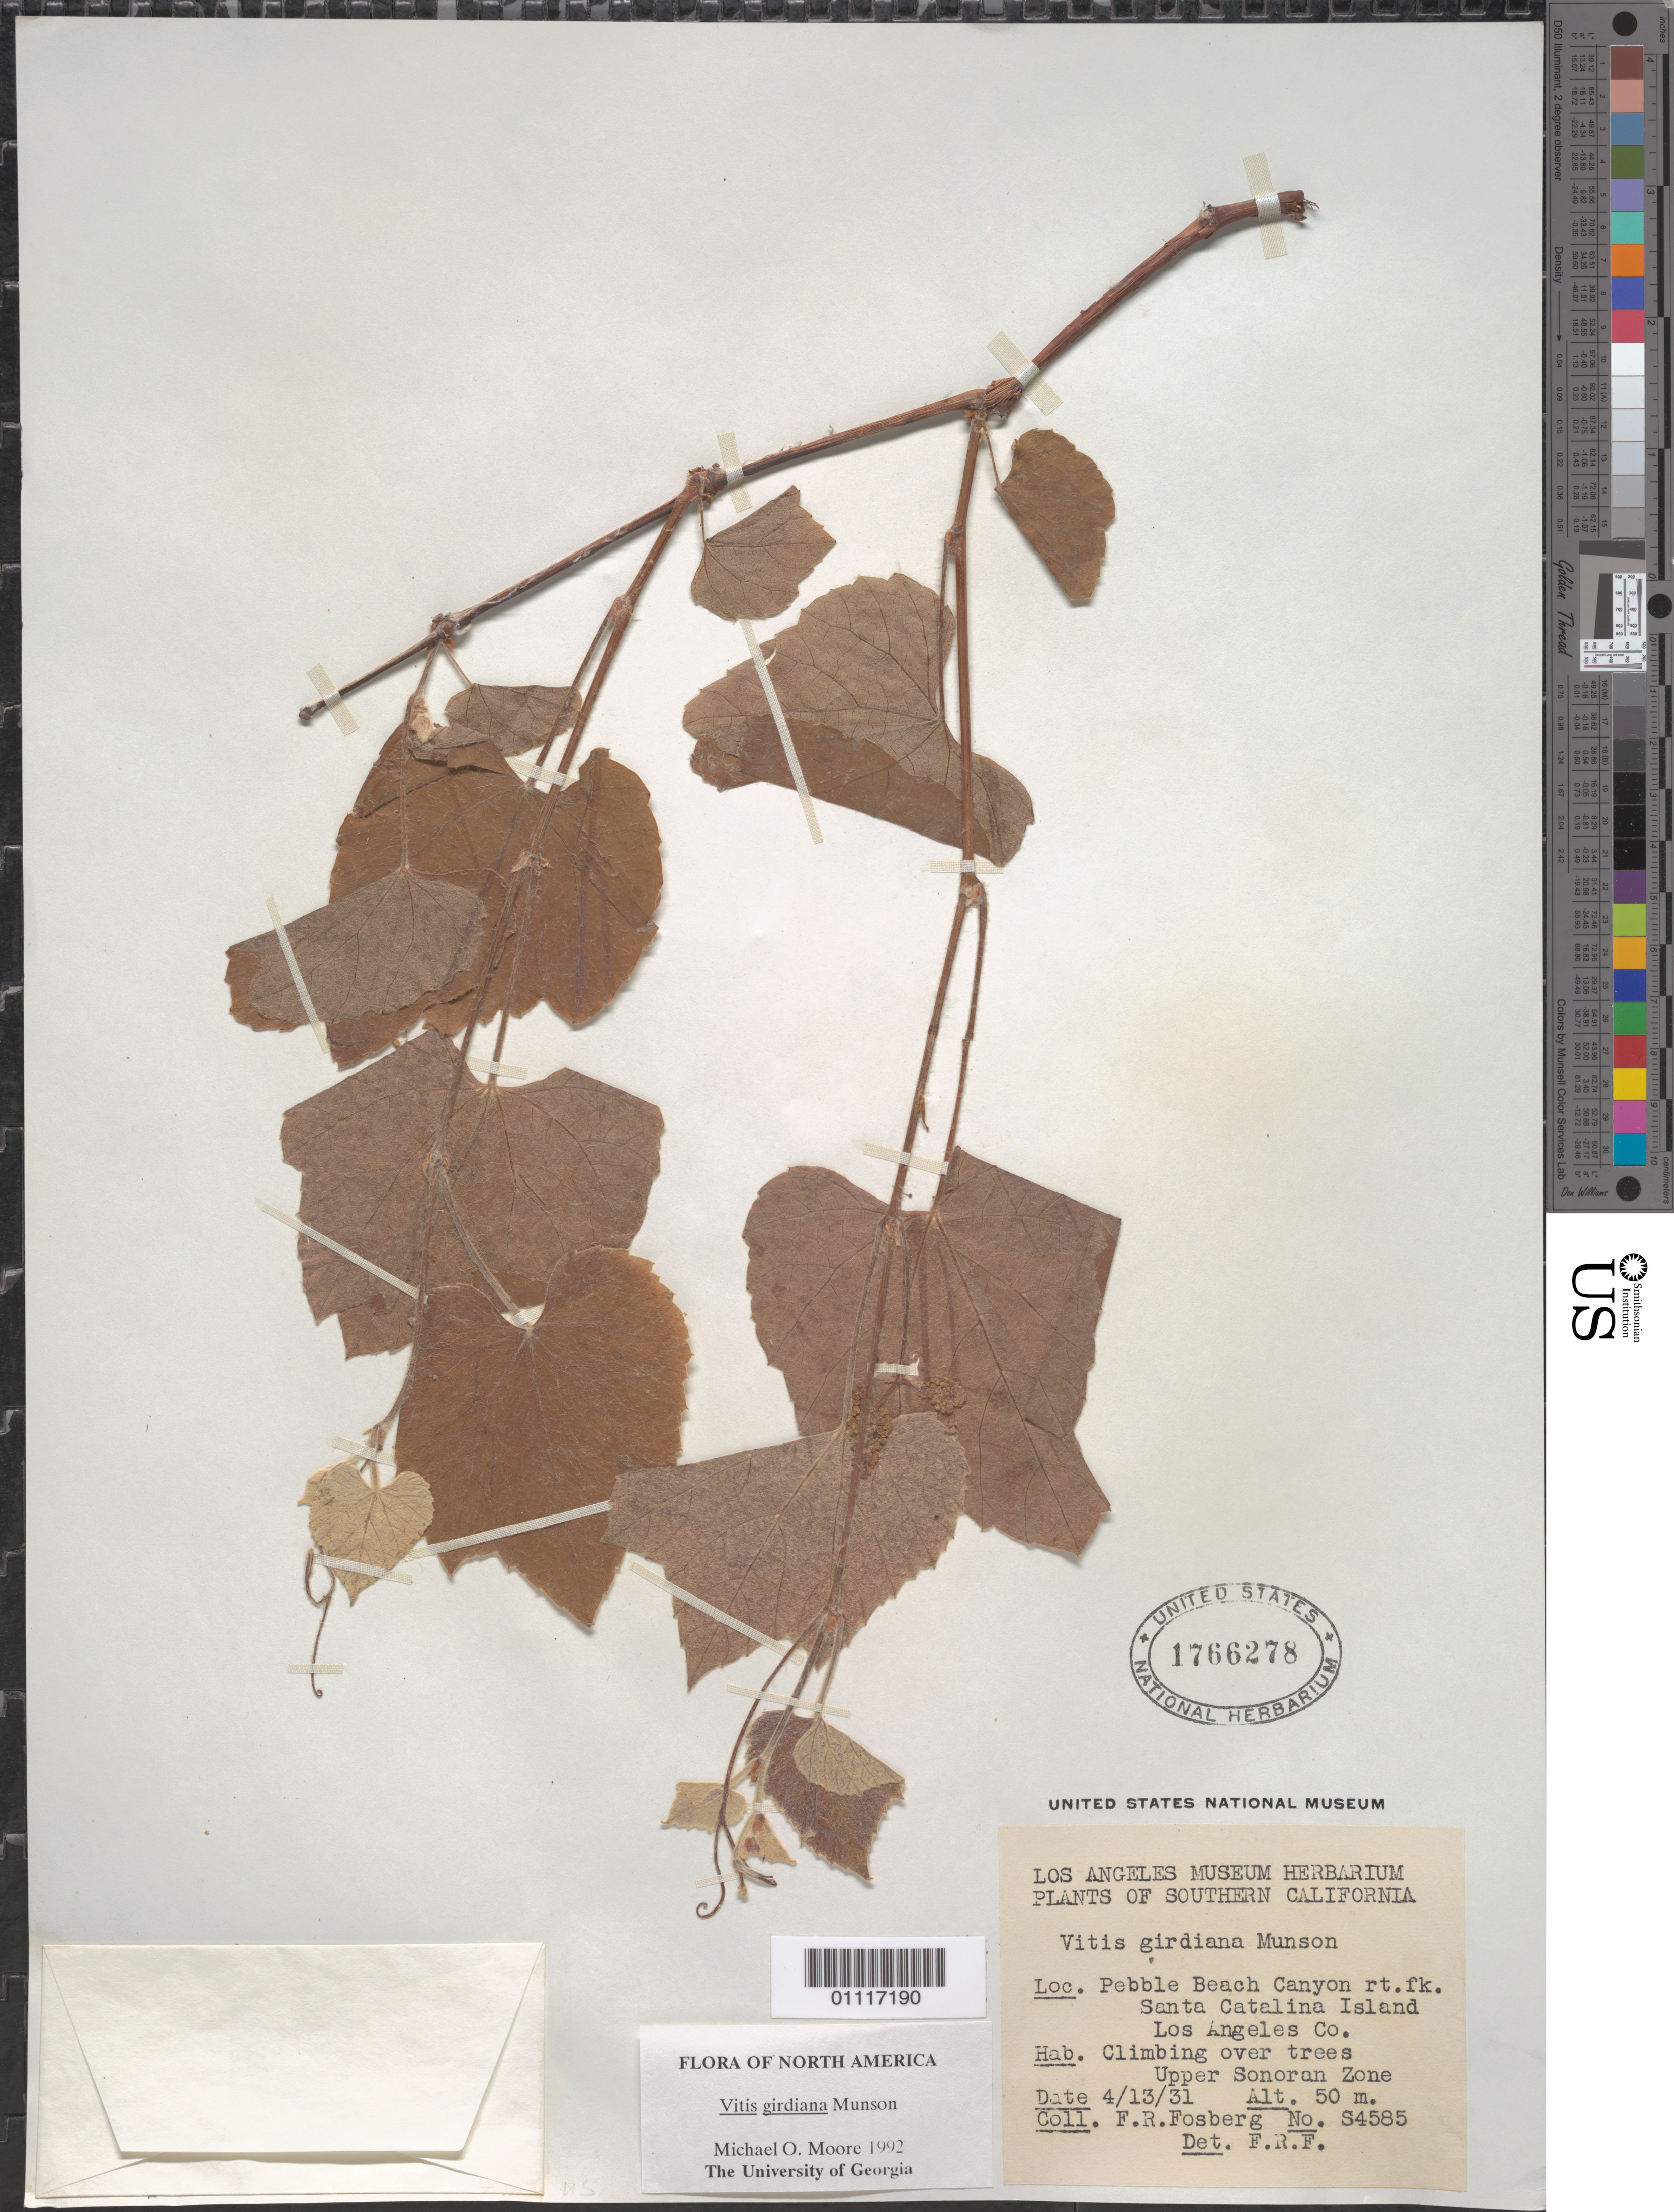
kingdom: Plantae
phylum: Tracheophyta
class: Magnoliopsida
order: Vitales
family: Vitaceae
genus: Vitis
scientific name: Vitis girdiana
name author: Munson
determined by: Fosberg, F. R.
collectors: F. R. Fosberg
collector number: S4585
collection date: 1931-04-13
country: United States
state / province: California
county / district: Los Angeles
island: Santa Catalina Island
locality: Pebble Beach Canyon rt.fk. Santa Catalina Island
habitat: Upper Sonoran Zone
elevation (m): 50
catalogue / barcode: US 1766278